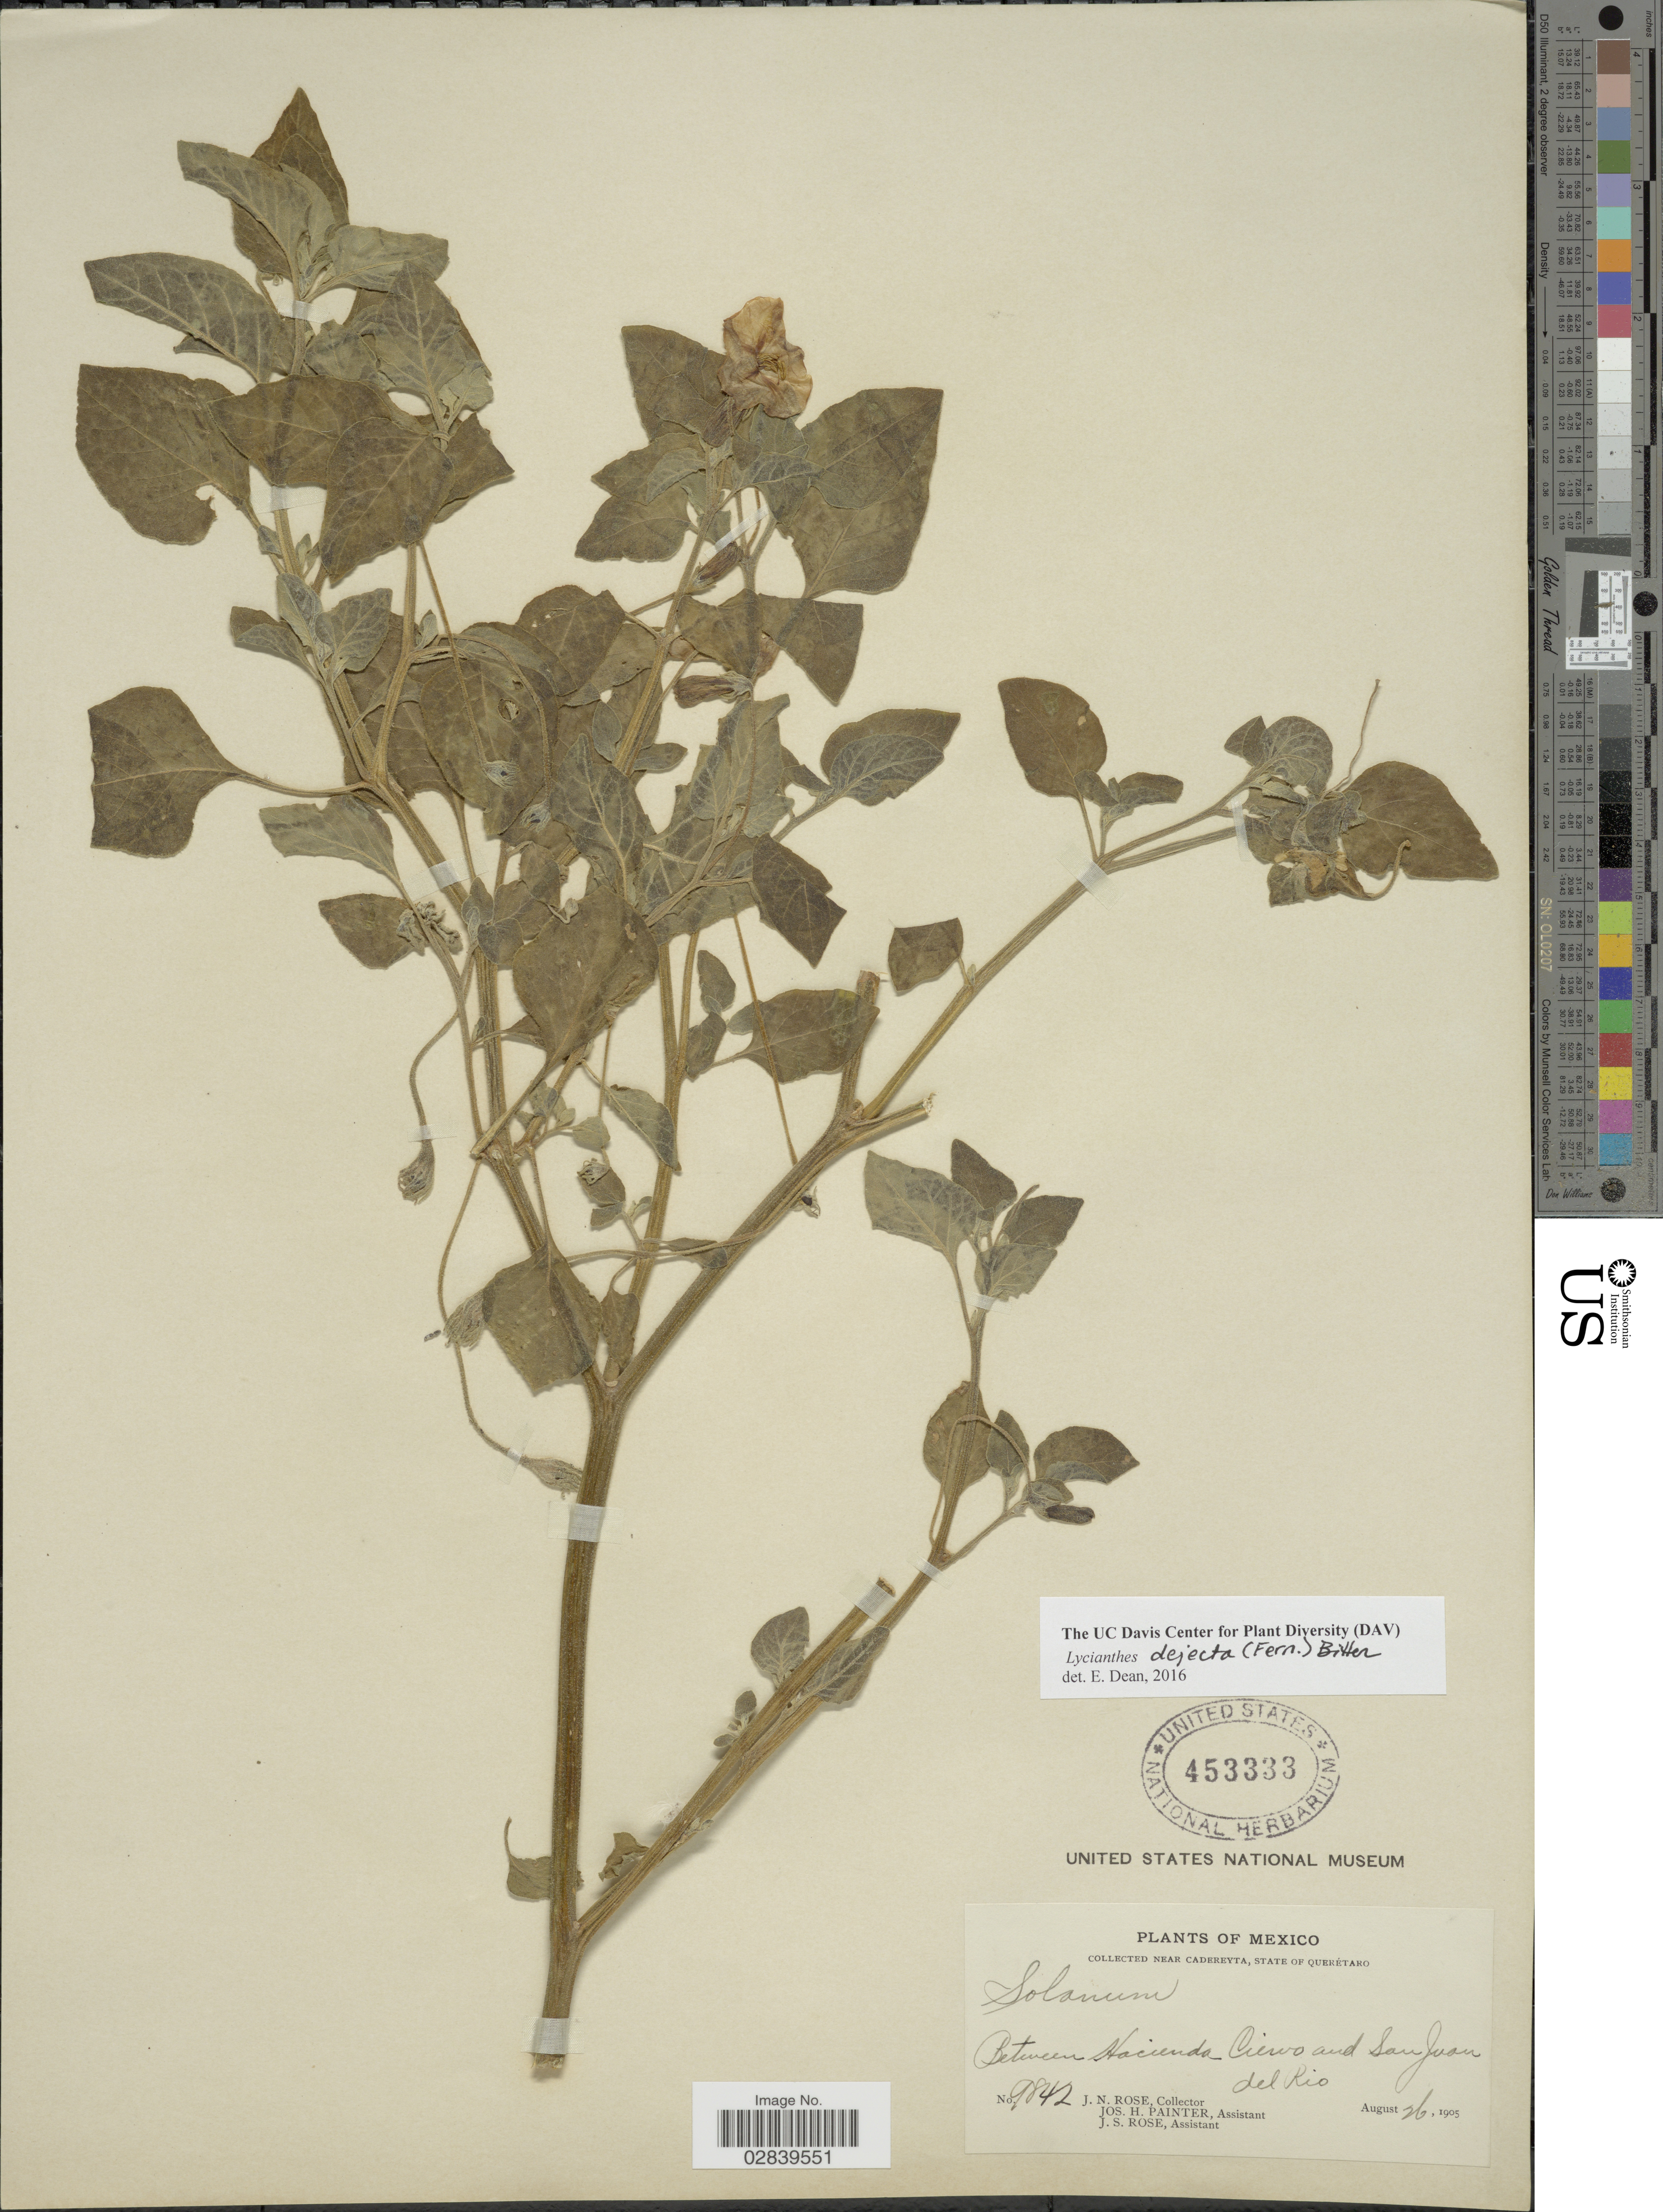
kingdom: Plantae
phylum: Tracheophyta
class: Magnoliopsida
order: Solanales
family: Solanaceae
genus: Lycianthes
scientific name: Lycianthes dejecta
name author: (Fernald) Bitter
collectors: J. N. Rose, J. H. Painter & J. S. Rose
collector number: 9842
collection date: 1905-08-26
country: Mexico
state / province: Querétaro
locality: Near Cadereyta. Between Hacienda Ciervo and San Juan del Rio.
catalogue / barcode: US 453333